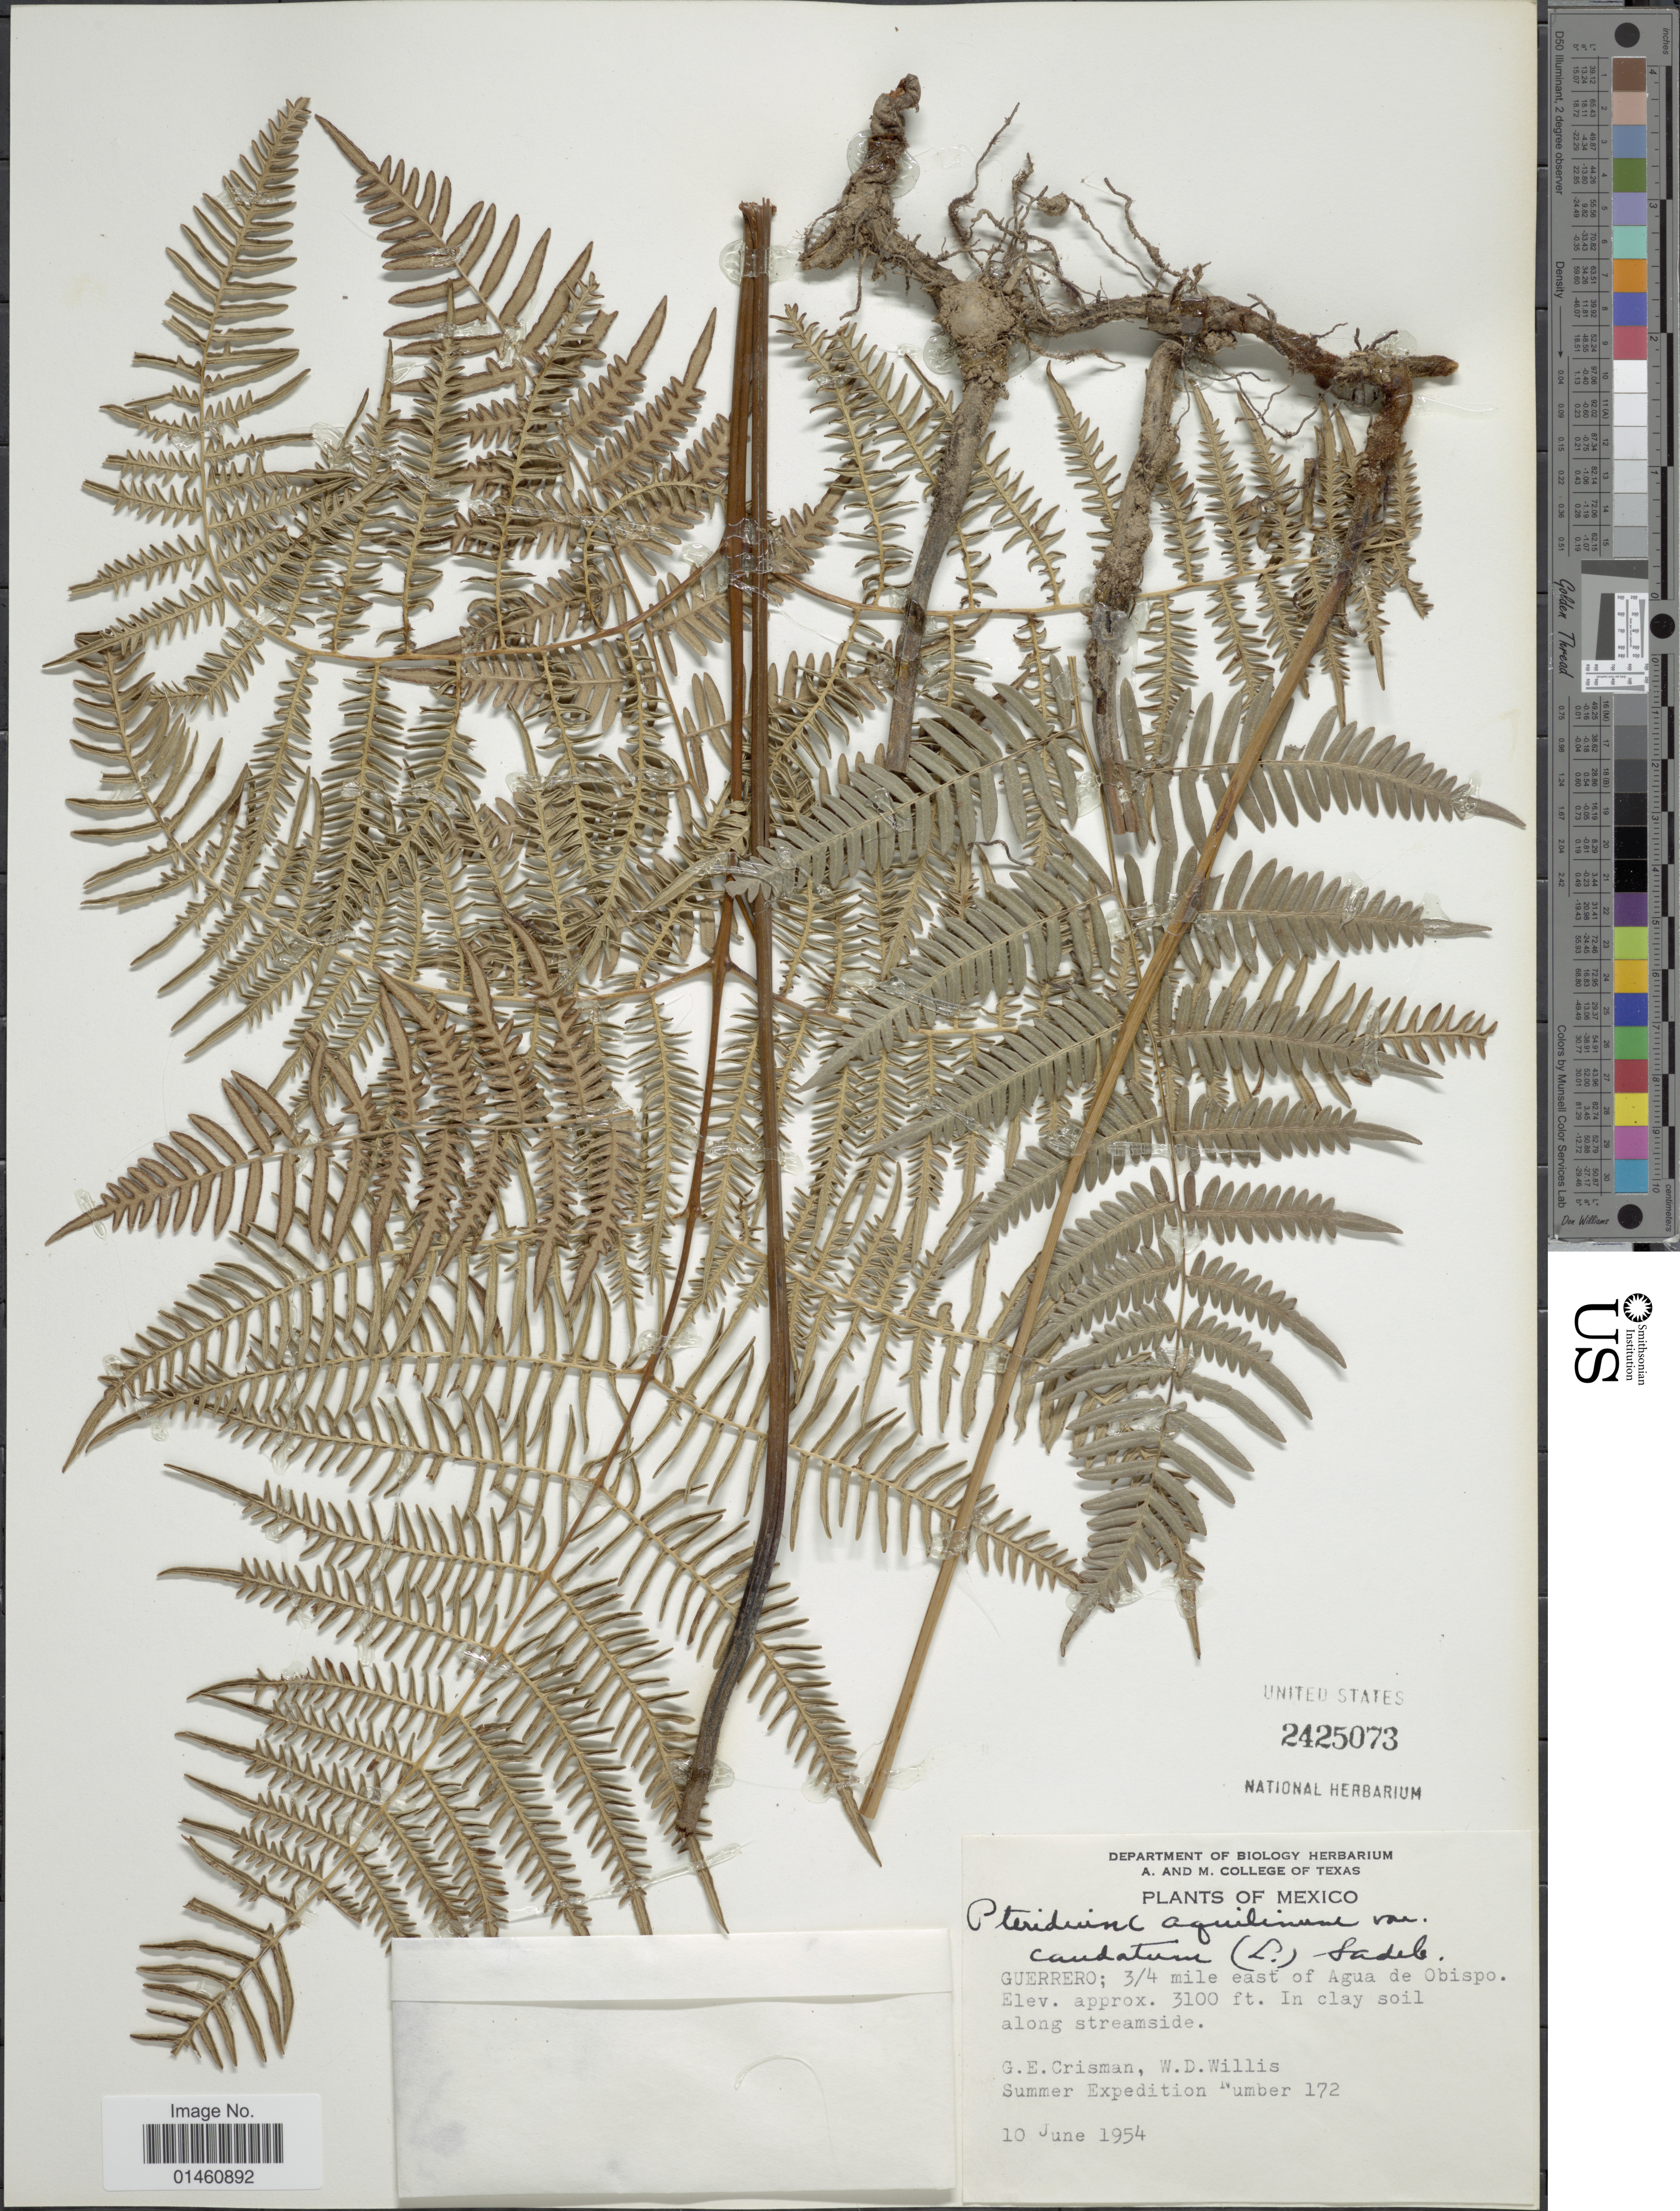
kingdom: Plantae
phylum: Tracheophyta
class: Polypodiopsida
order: Polypodiales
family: Dennstaedtiaceae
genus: Pteridium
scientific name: Pteridium caudatum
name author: (L.) Maxon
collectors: G. Crisman & W. Willis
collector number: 172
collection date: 1954-06-10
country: Mexico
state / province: Guerrero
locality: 3/4 mile east of Agua de Obispo.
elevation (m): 945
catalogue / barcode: US 2425073